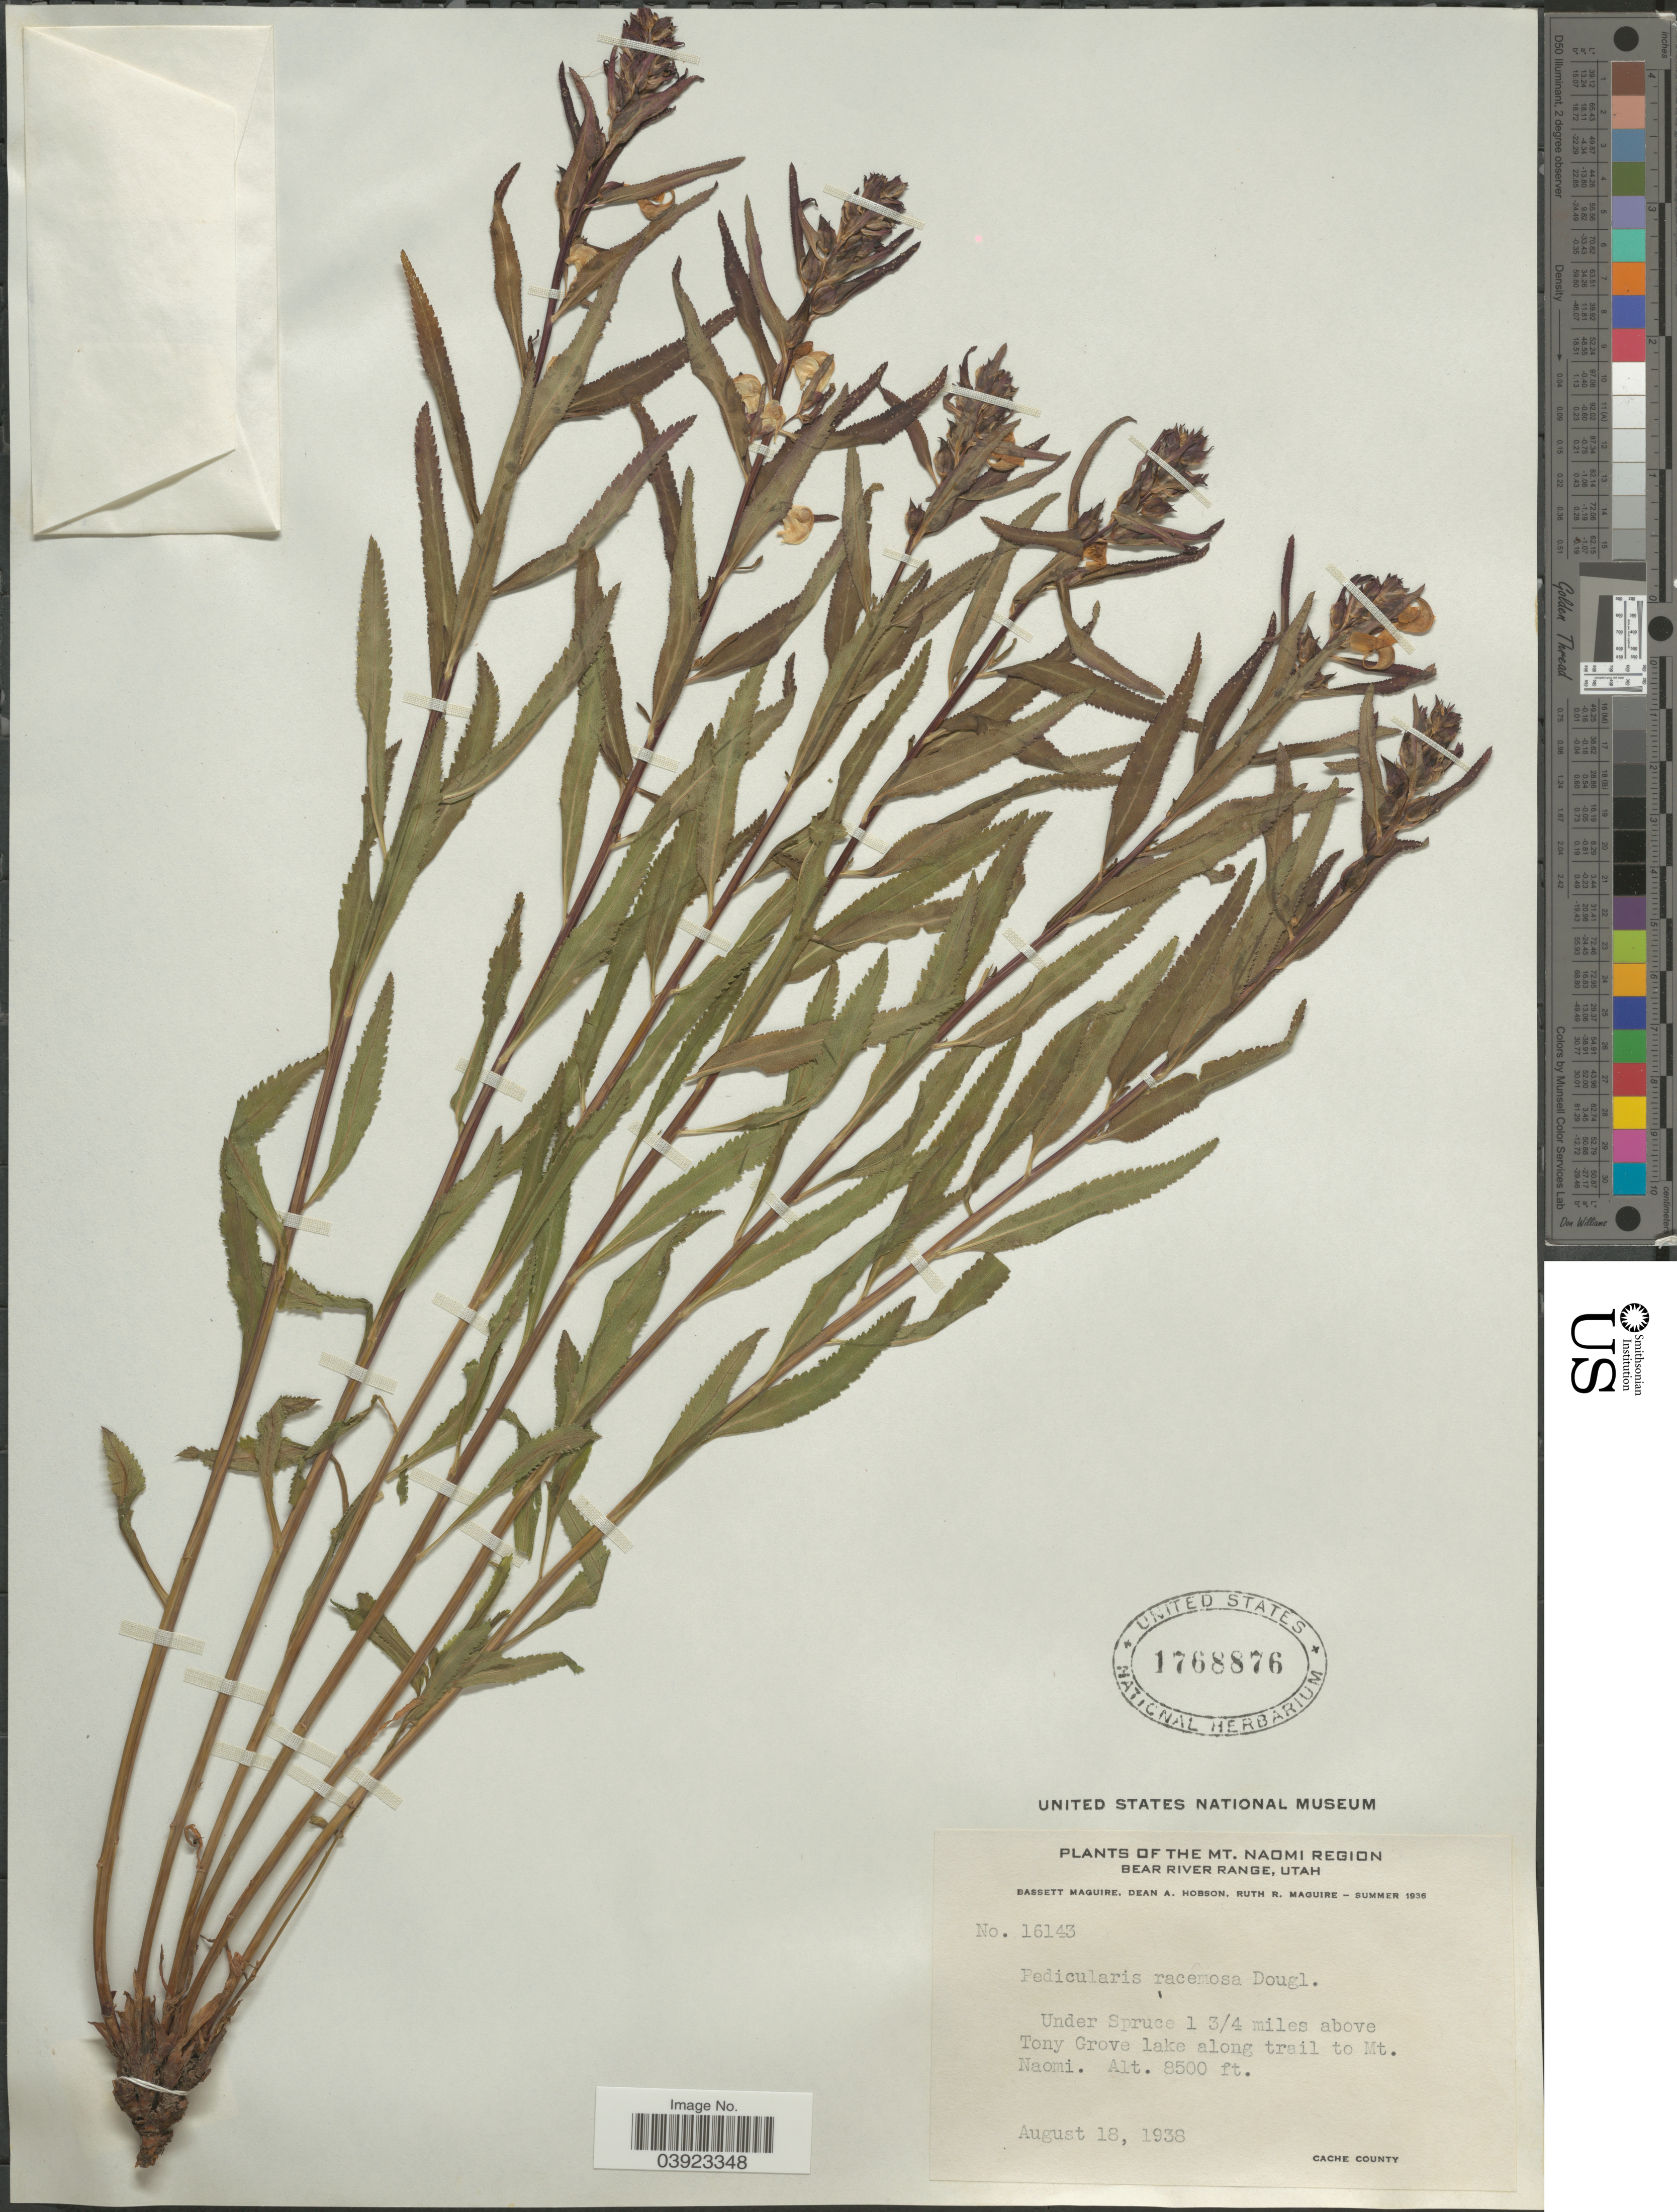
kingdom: Plantae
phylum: Tracheophyta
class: Magnoliopsida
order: Lamiales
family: Orobanchaceae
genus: Pedicularis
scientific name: Pedicularis racemosa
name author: Douglas ex Benth.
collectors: B. Maguire, D. Hobson & R. R. Maguire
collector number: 16143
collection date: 1938-08-18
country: United States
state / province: Utah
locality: The Mt. Naomi Region. Bear River Range. Under Spruce 1 3/4 miles above Tony Grove lake along trail to Mt. Naomi. Cache County.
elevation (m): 2591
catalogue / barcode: US 1768876